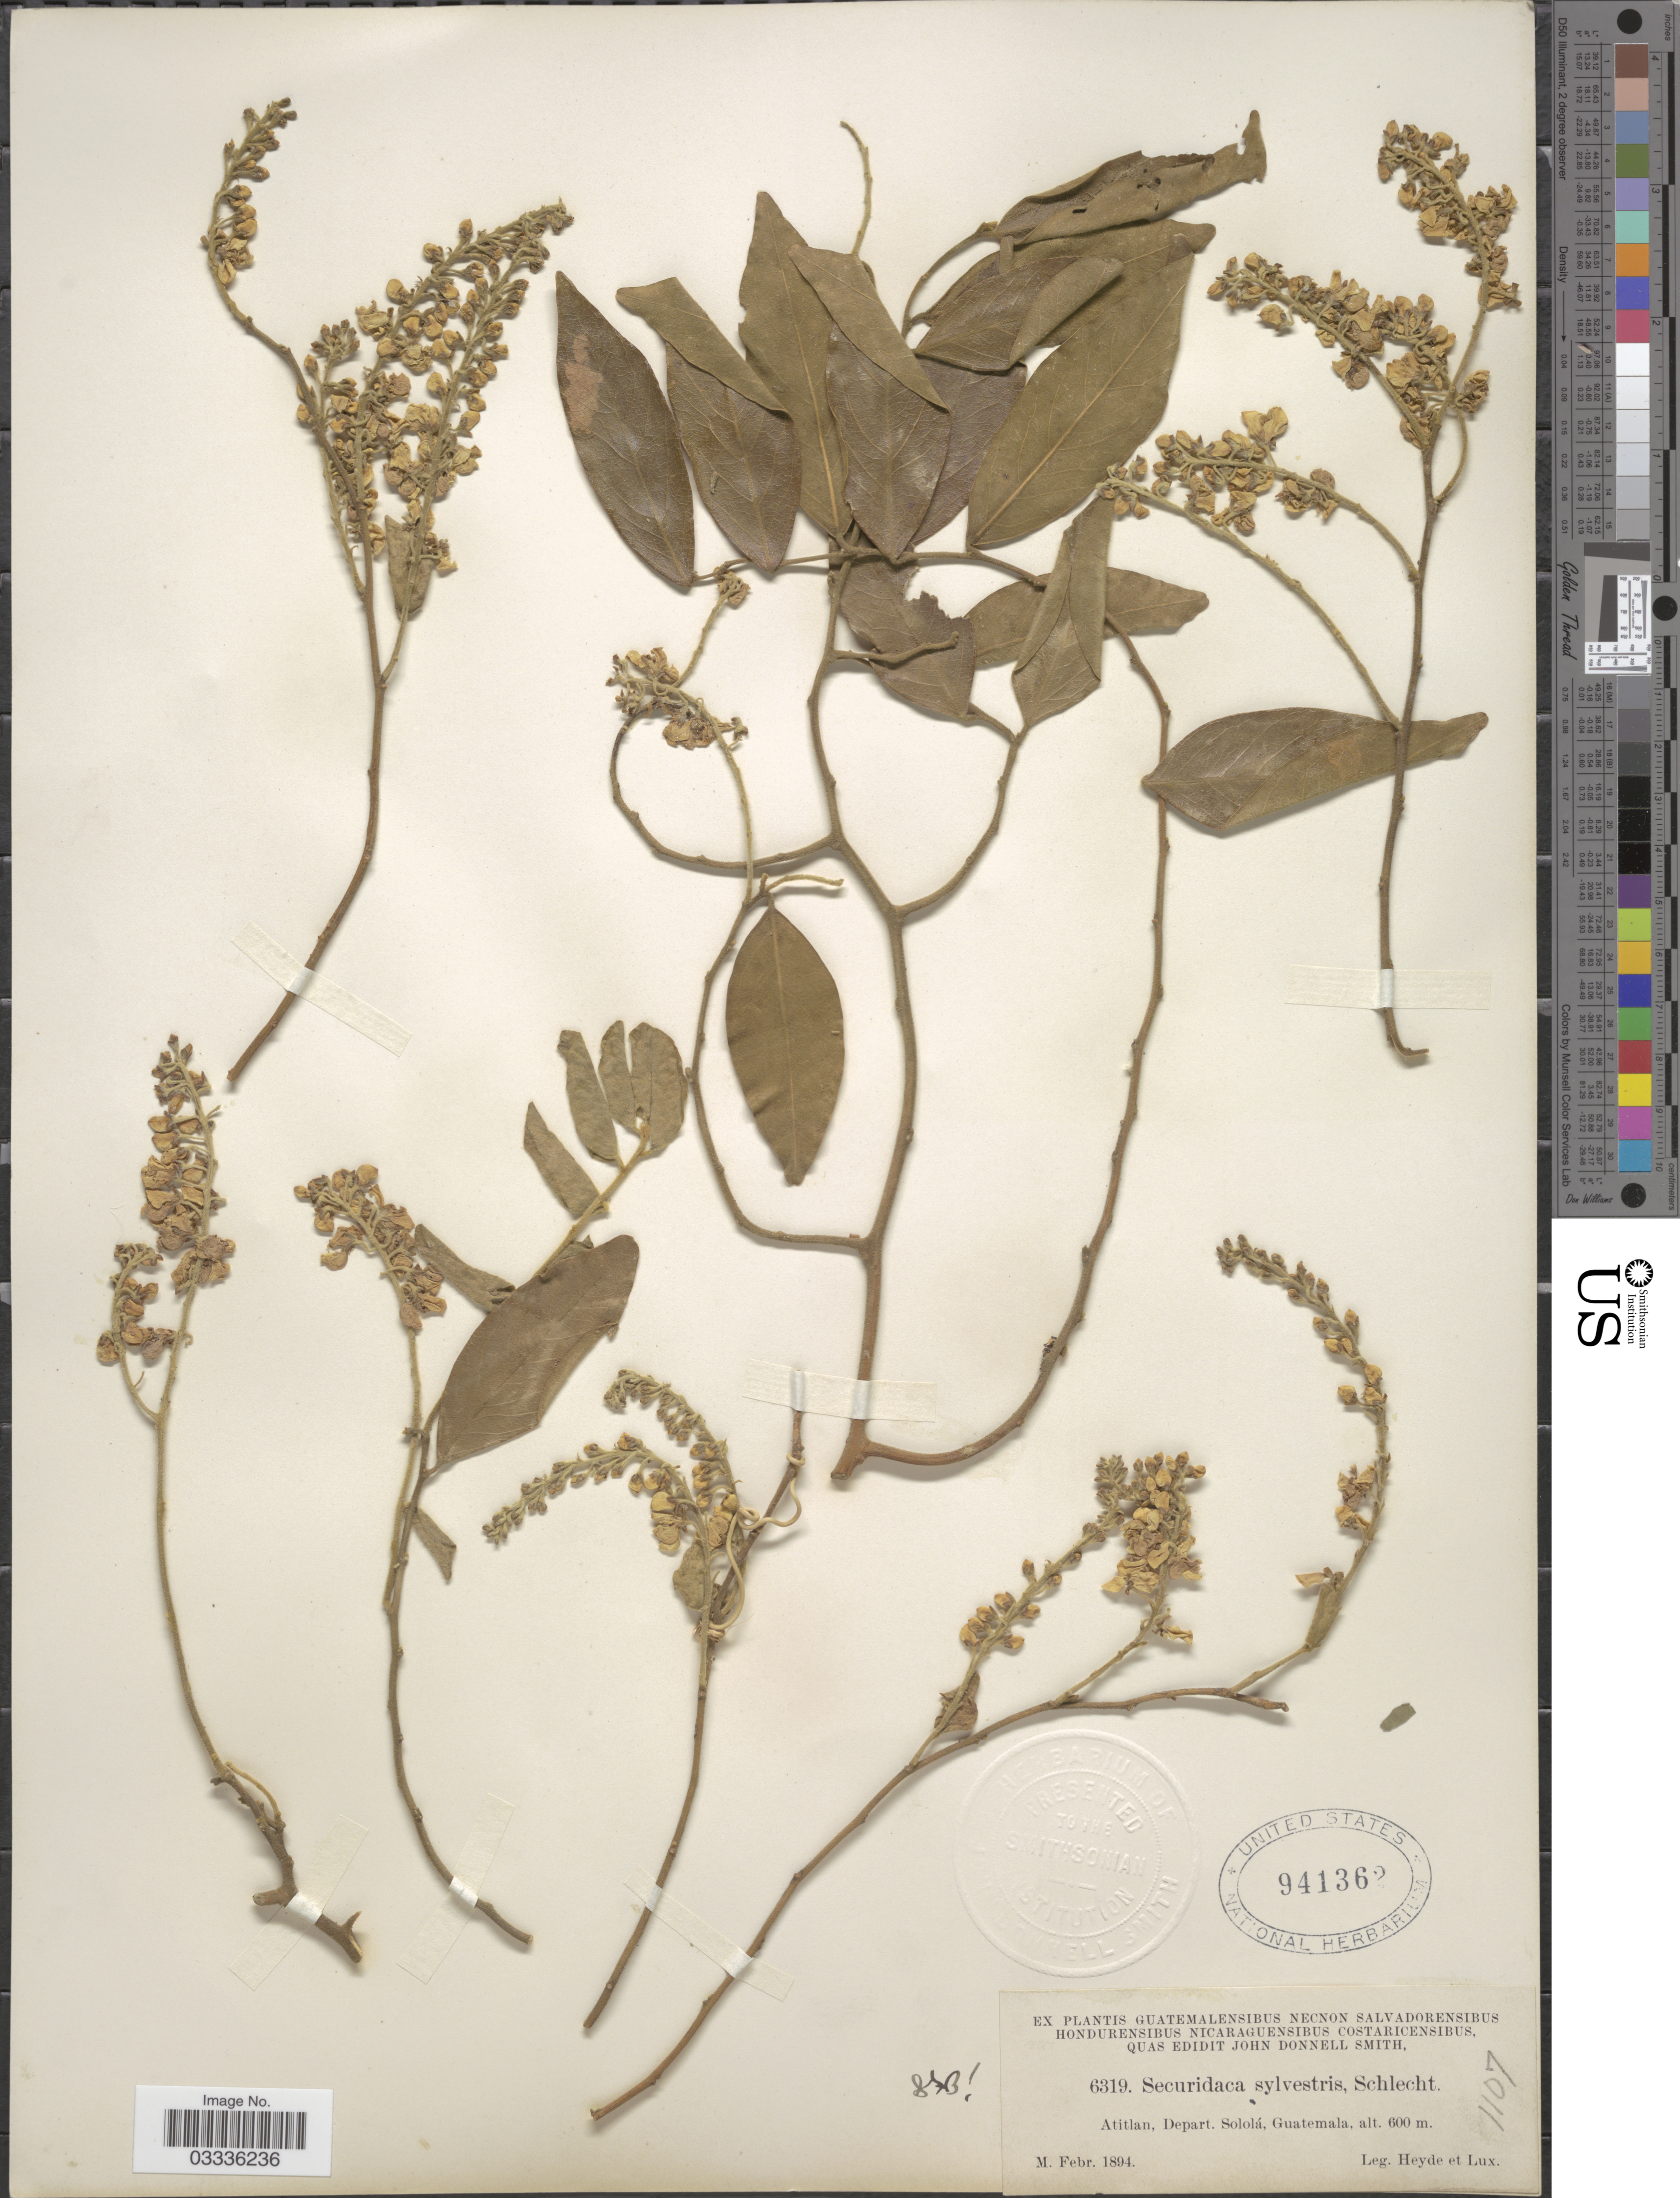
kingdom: Plantae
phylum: Tracheophyta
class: Magnoliopsida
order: Fabales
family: Polygalaceae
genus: Securidaca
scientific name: Securidaca sylvestris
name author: Schltdl.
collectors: Heyde & Lux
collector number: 6319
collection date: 1894-02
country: Guatemala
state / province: Sololá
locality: Atitlan, Depart. Sololá.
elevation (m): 600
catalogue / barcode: US 941362